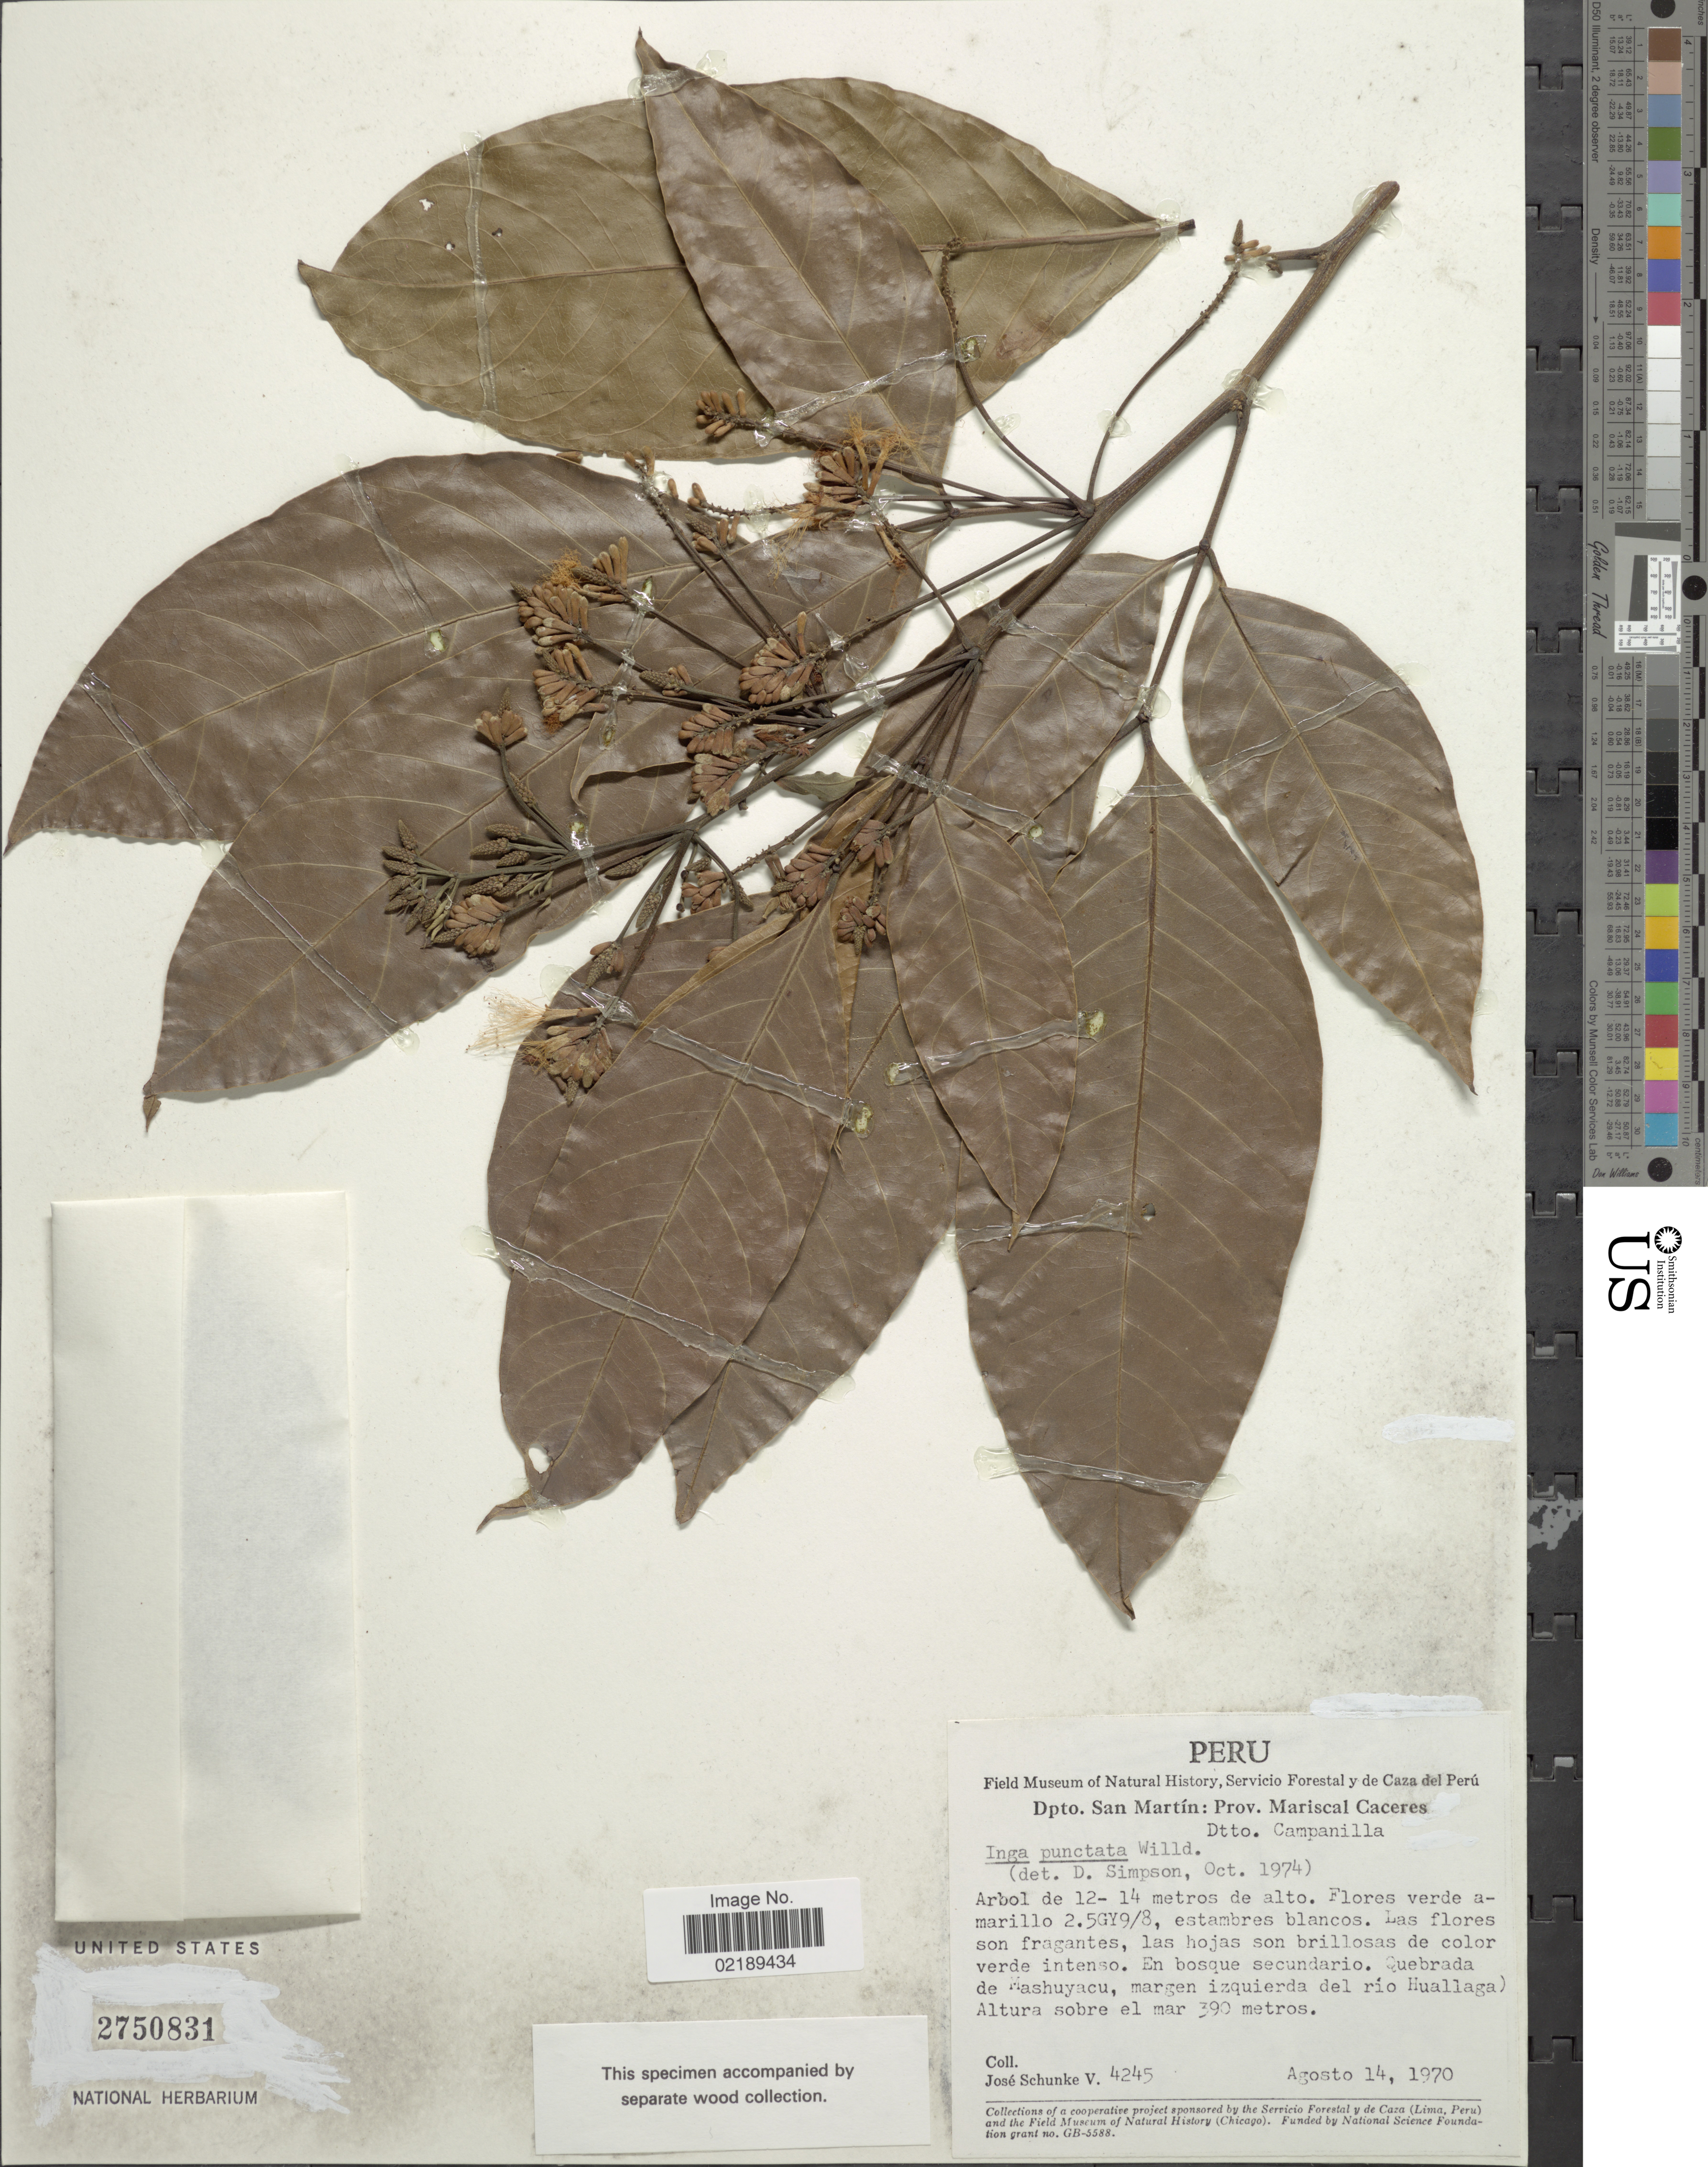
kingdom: Plantae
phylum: Tracheophyta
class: Magnoliopsida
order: Fabales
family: Fabaceae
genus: Inga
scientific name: Inga punctata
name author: Willd.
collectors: J. Schunke Vigo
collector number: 4245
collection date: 1970-08-14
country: Peru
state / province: San Martín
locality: Prov. Mariscal Caceres, Dtto. Campanilla, Quebrada de Mashuyacu, margen izquierda del rio Huallaga.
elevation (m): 390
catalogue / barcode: US 2750831